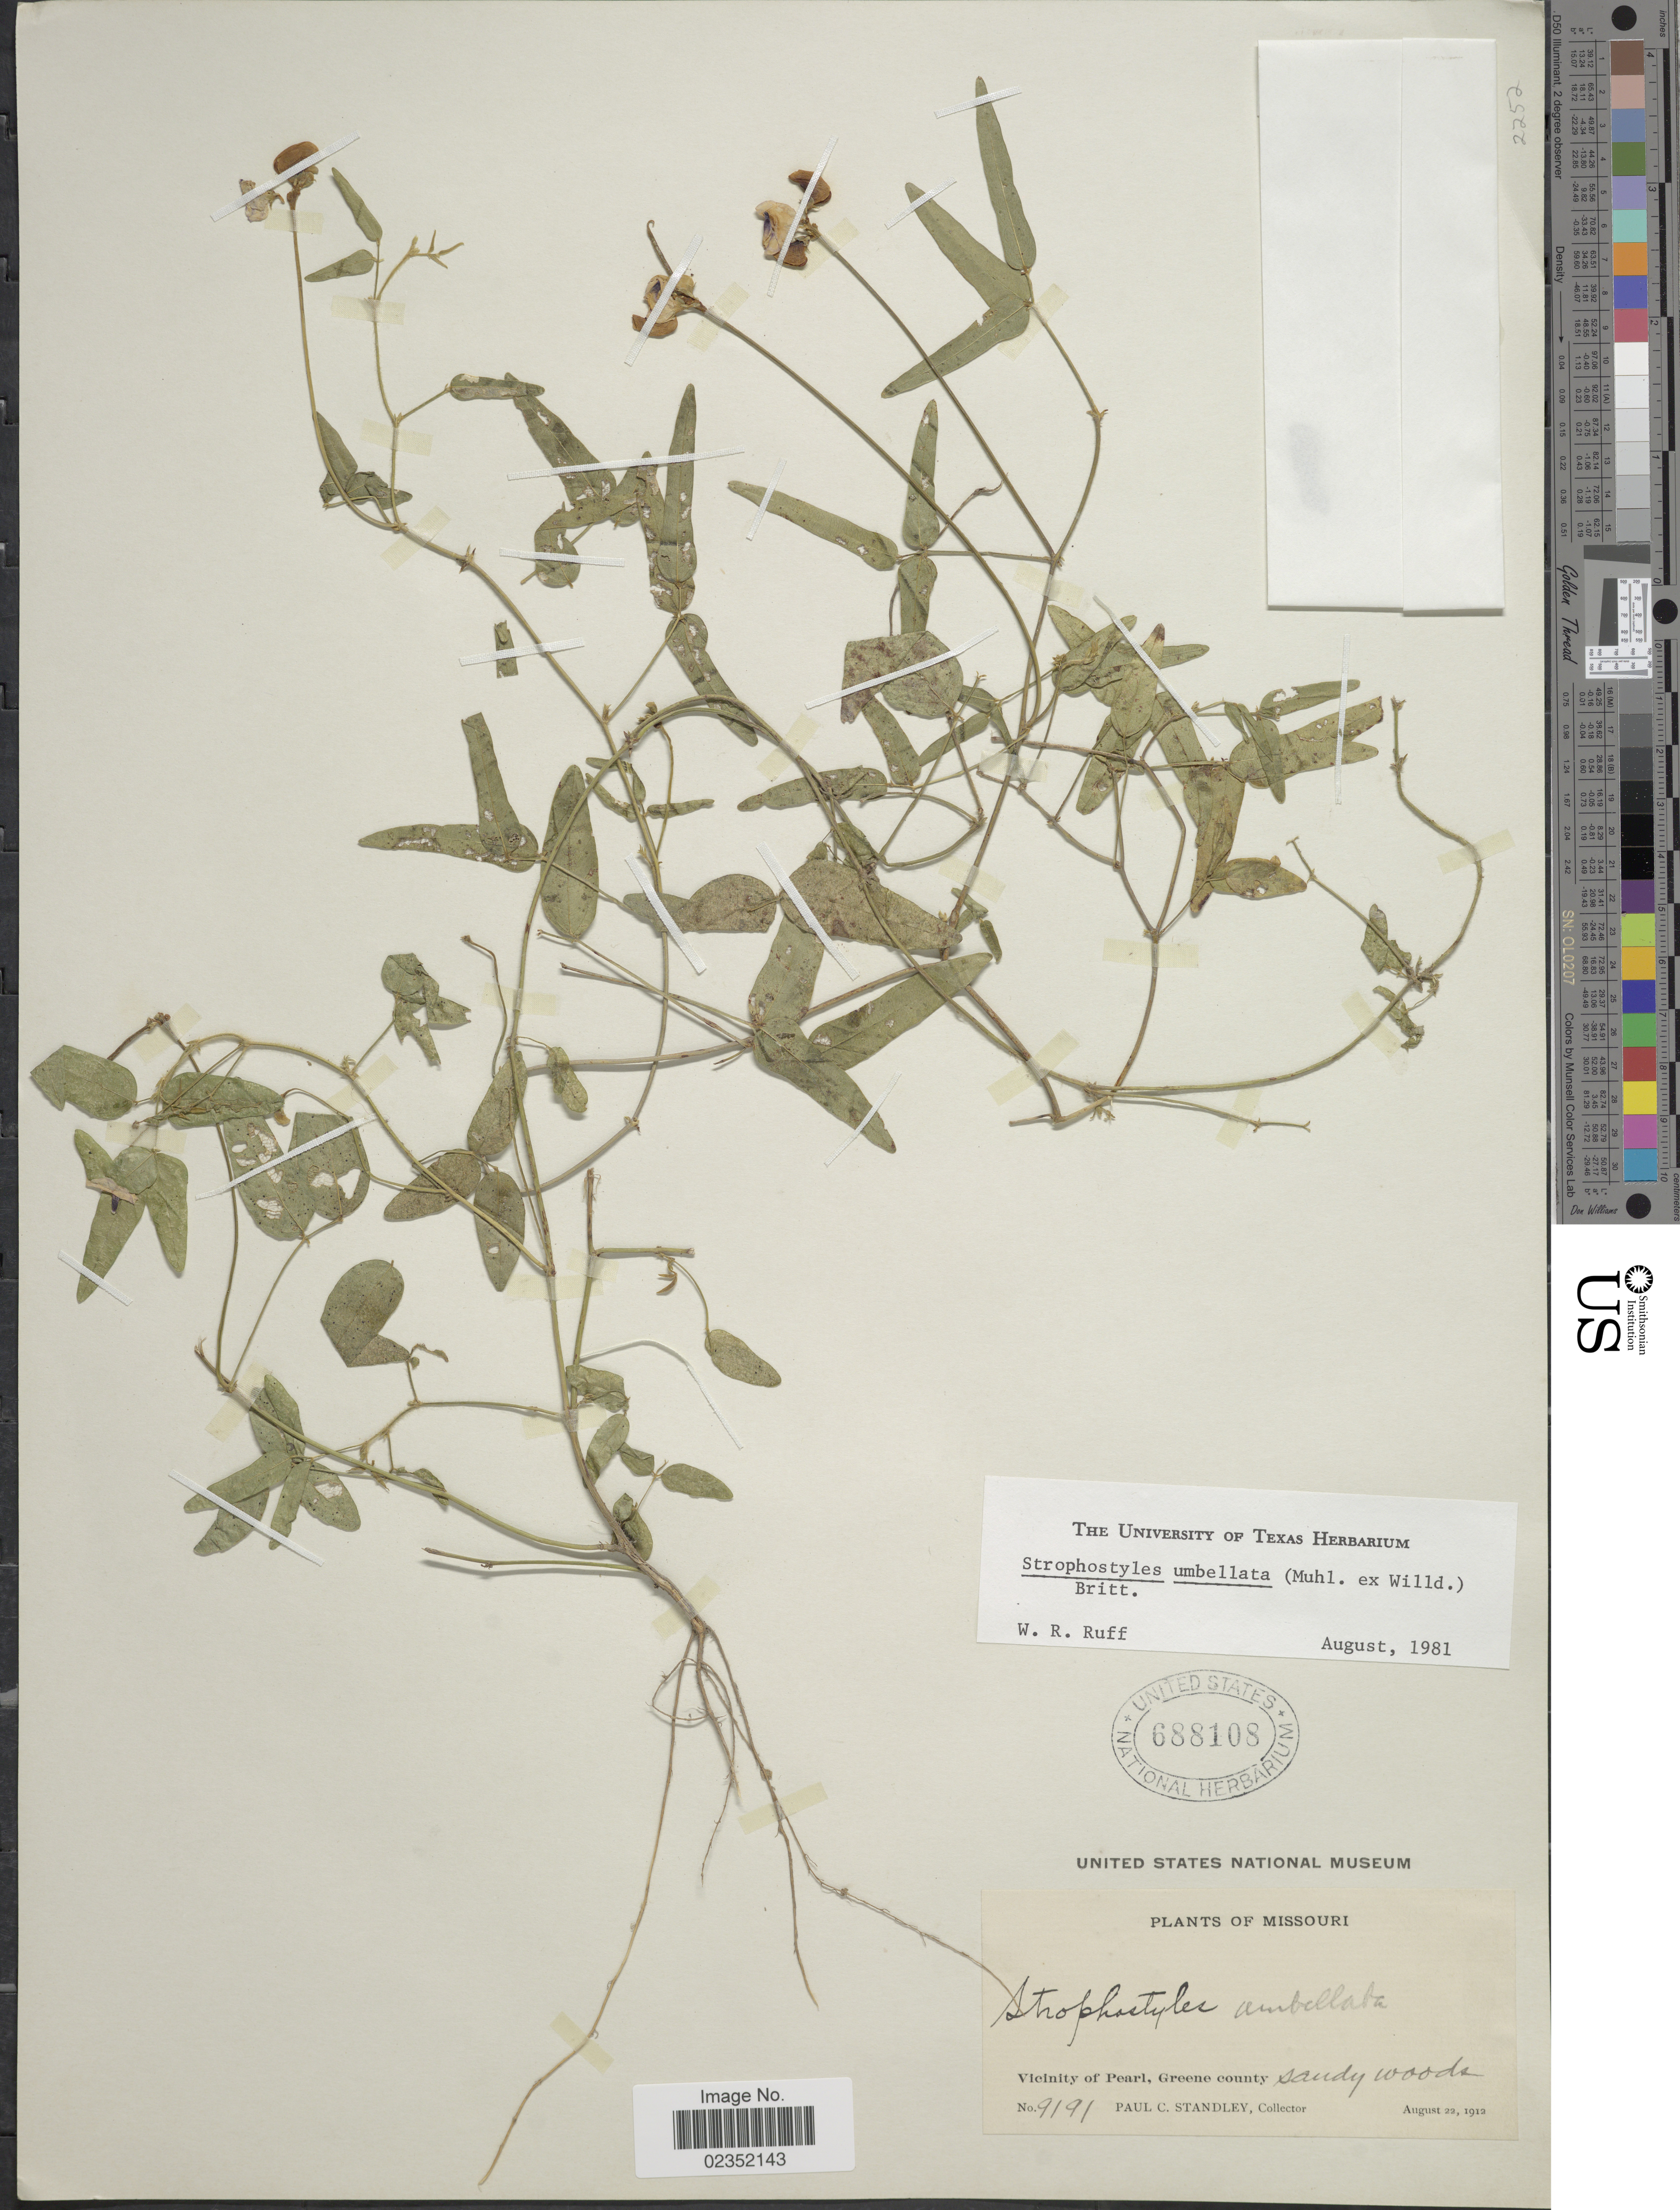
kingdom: Plantae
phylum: Tracheophyta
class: Magnoliopsida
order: Fabales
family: Fabaceae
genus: Strophostyles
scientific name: Strophostyles umbellata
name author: (Muhl. ex Willd.) Britton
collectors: P. C. Standley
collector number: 9191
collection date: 1912-08-22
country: United States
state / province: Missouri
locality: Vicinity of Pearl, Greene county, sandy woods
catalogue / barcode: US 688108